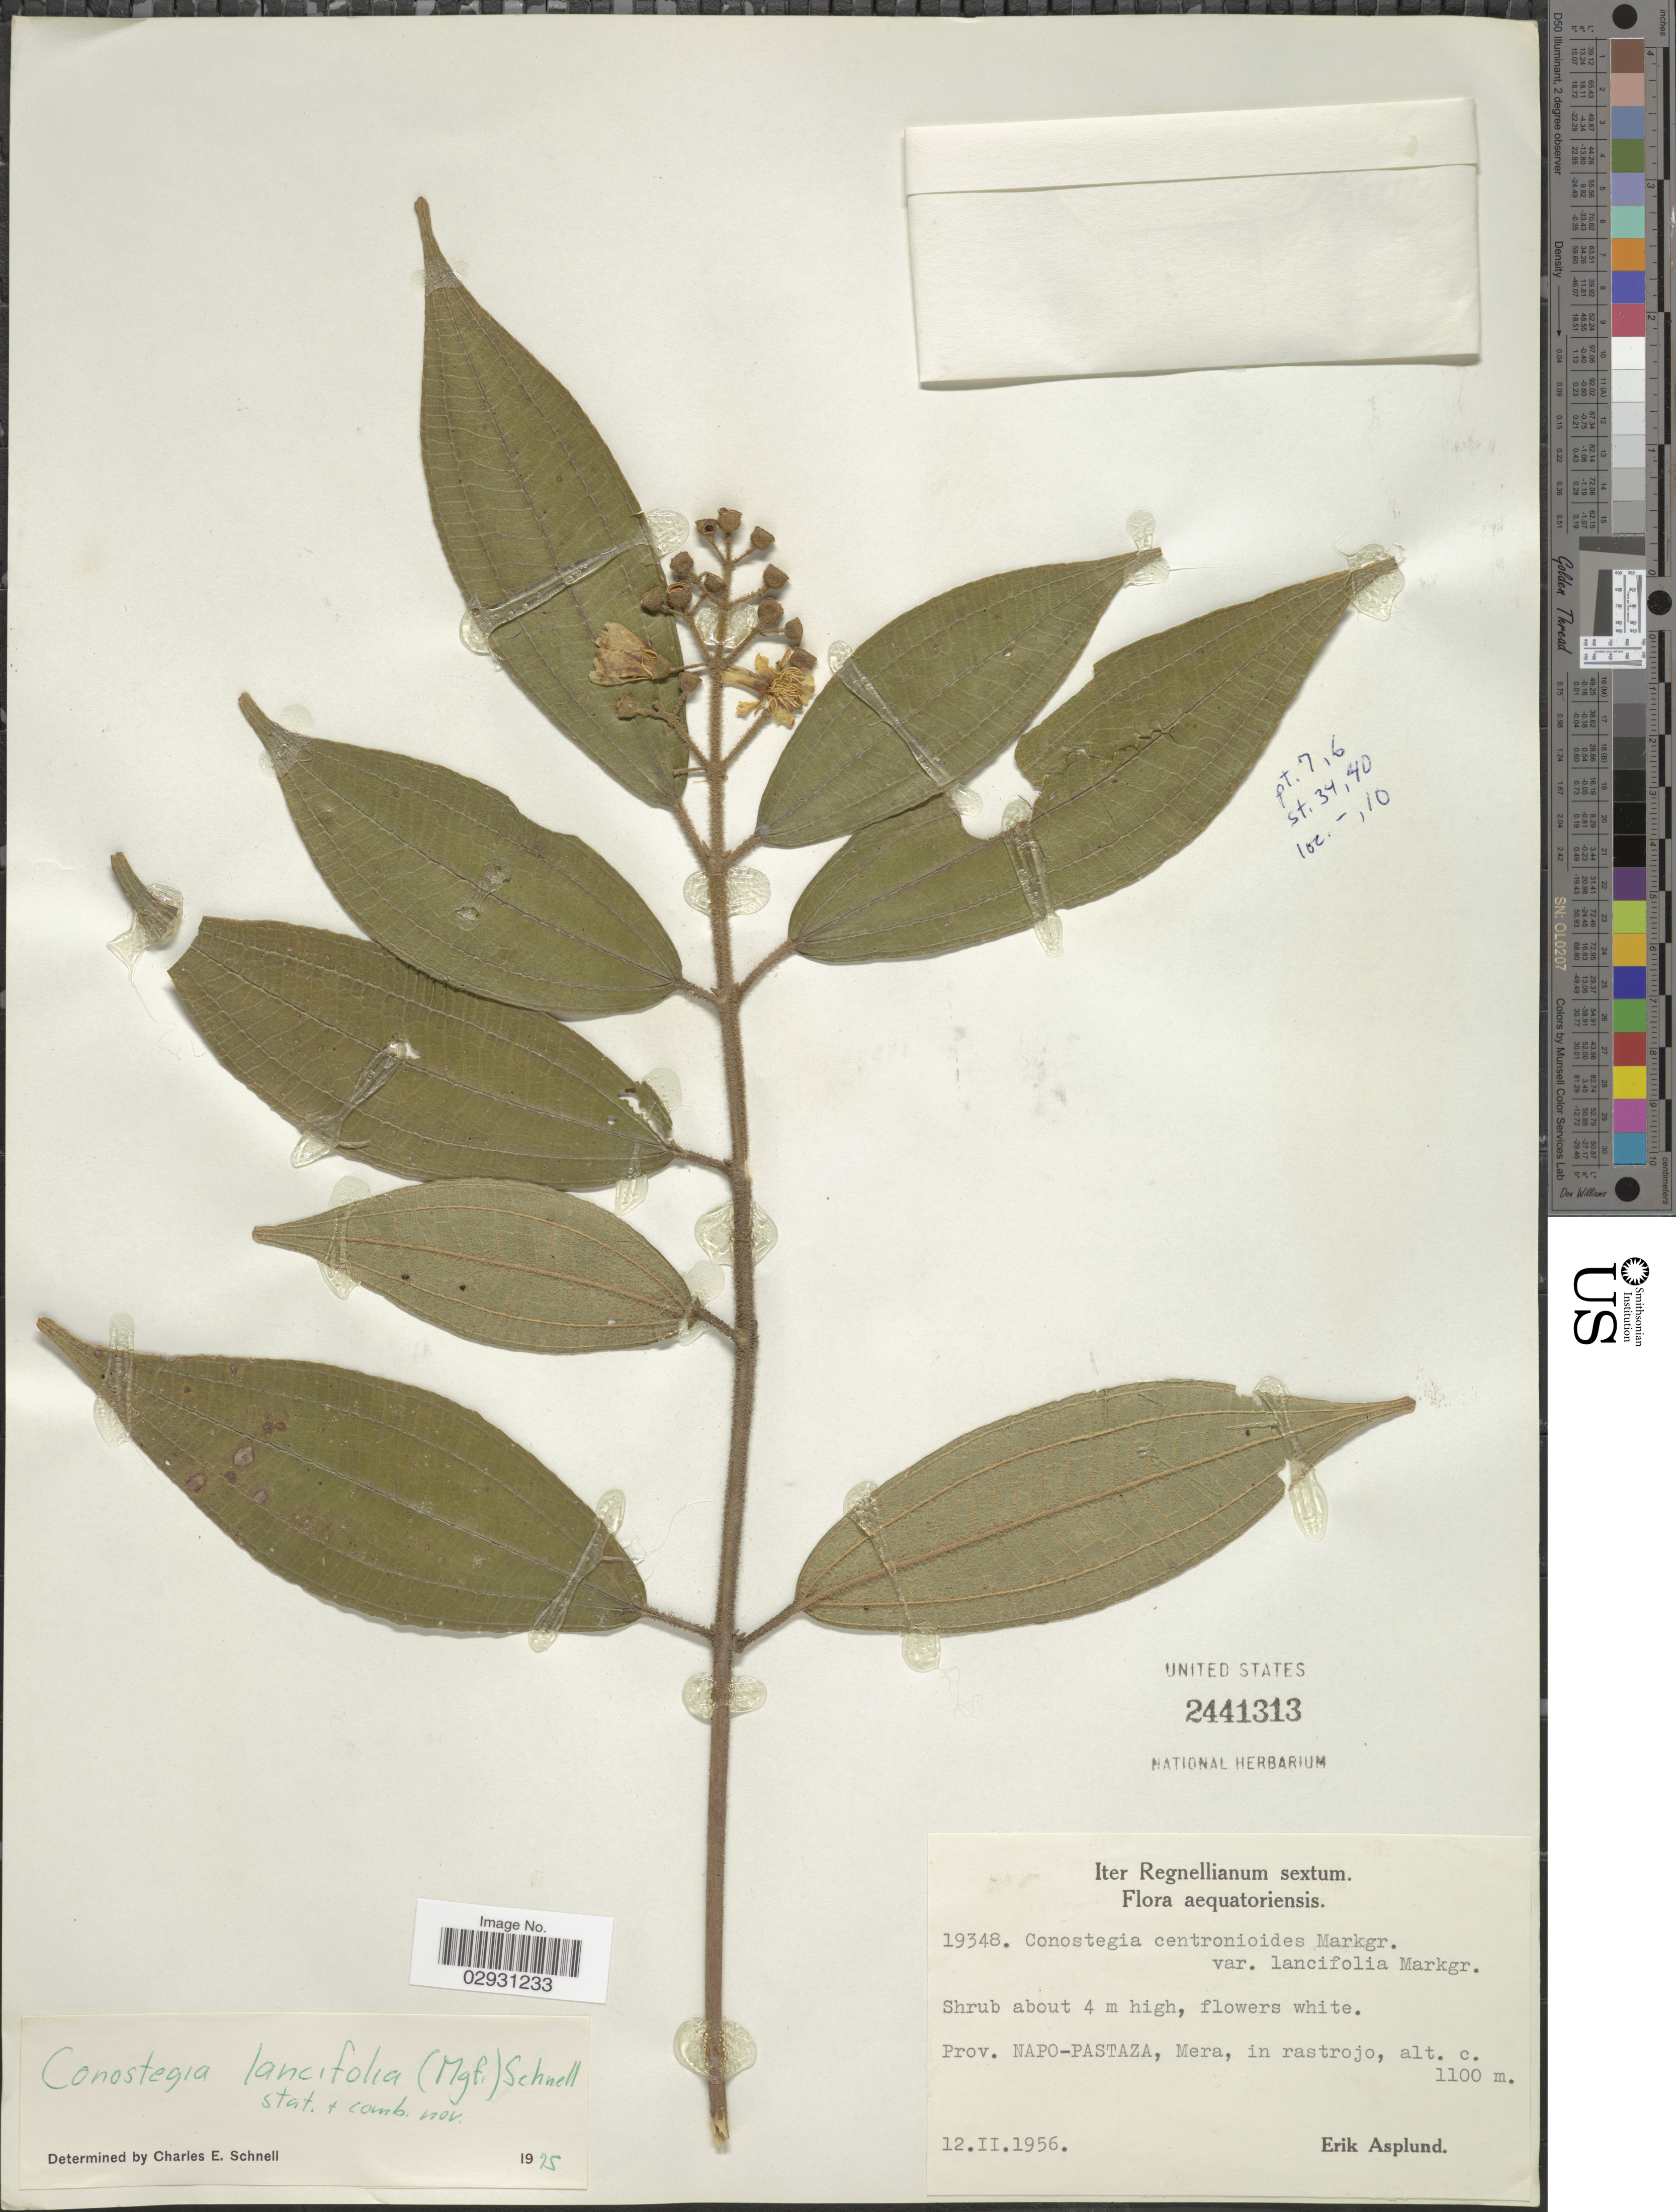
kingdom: Plantae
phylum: Tracheophyta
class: Magnoliopsida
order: Myrtales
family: Melastomataceae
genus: Conostegia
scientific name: Conostegia centronioides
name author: Markgr.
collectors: E. Asplund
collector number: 19348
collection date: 1956-02-12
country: Ecuador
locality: Aequatoriensis. Prov. Napo-Pastaza, Mera, in rastrojo.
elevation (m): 1100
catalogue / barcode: US 2441313